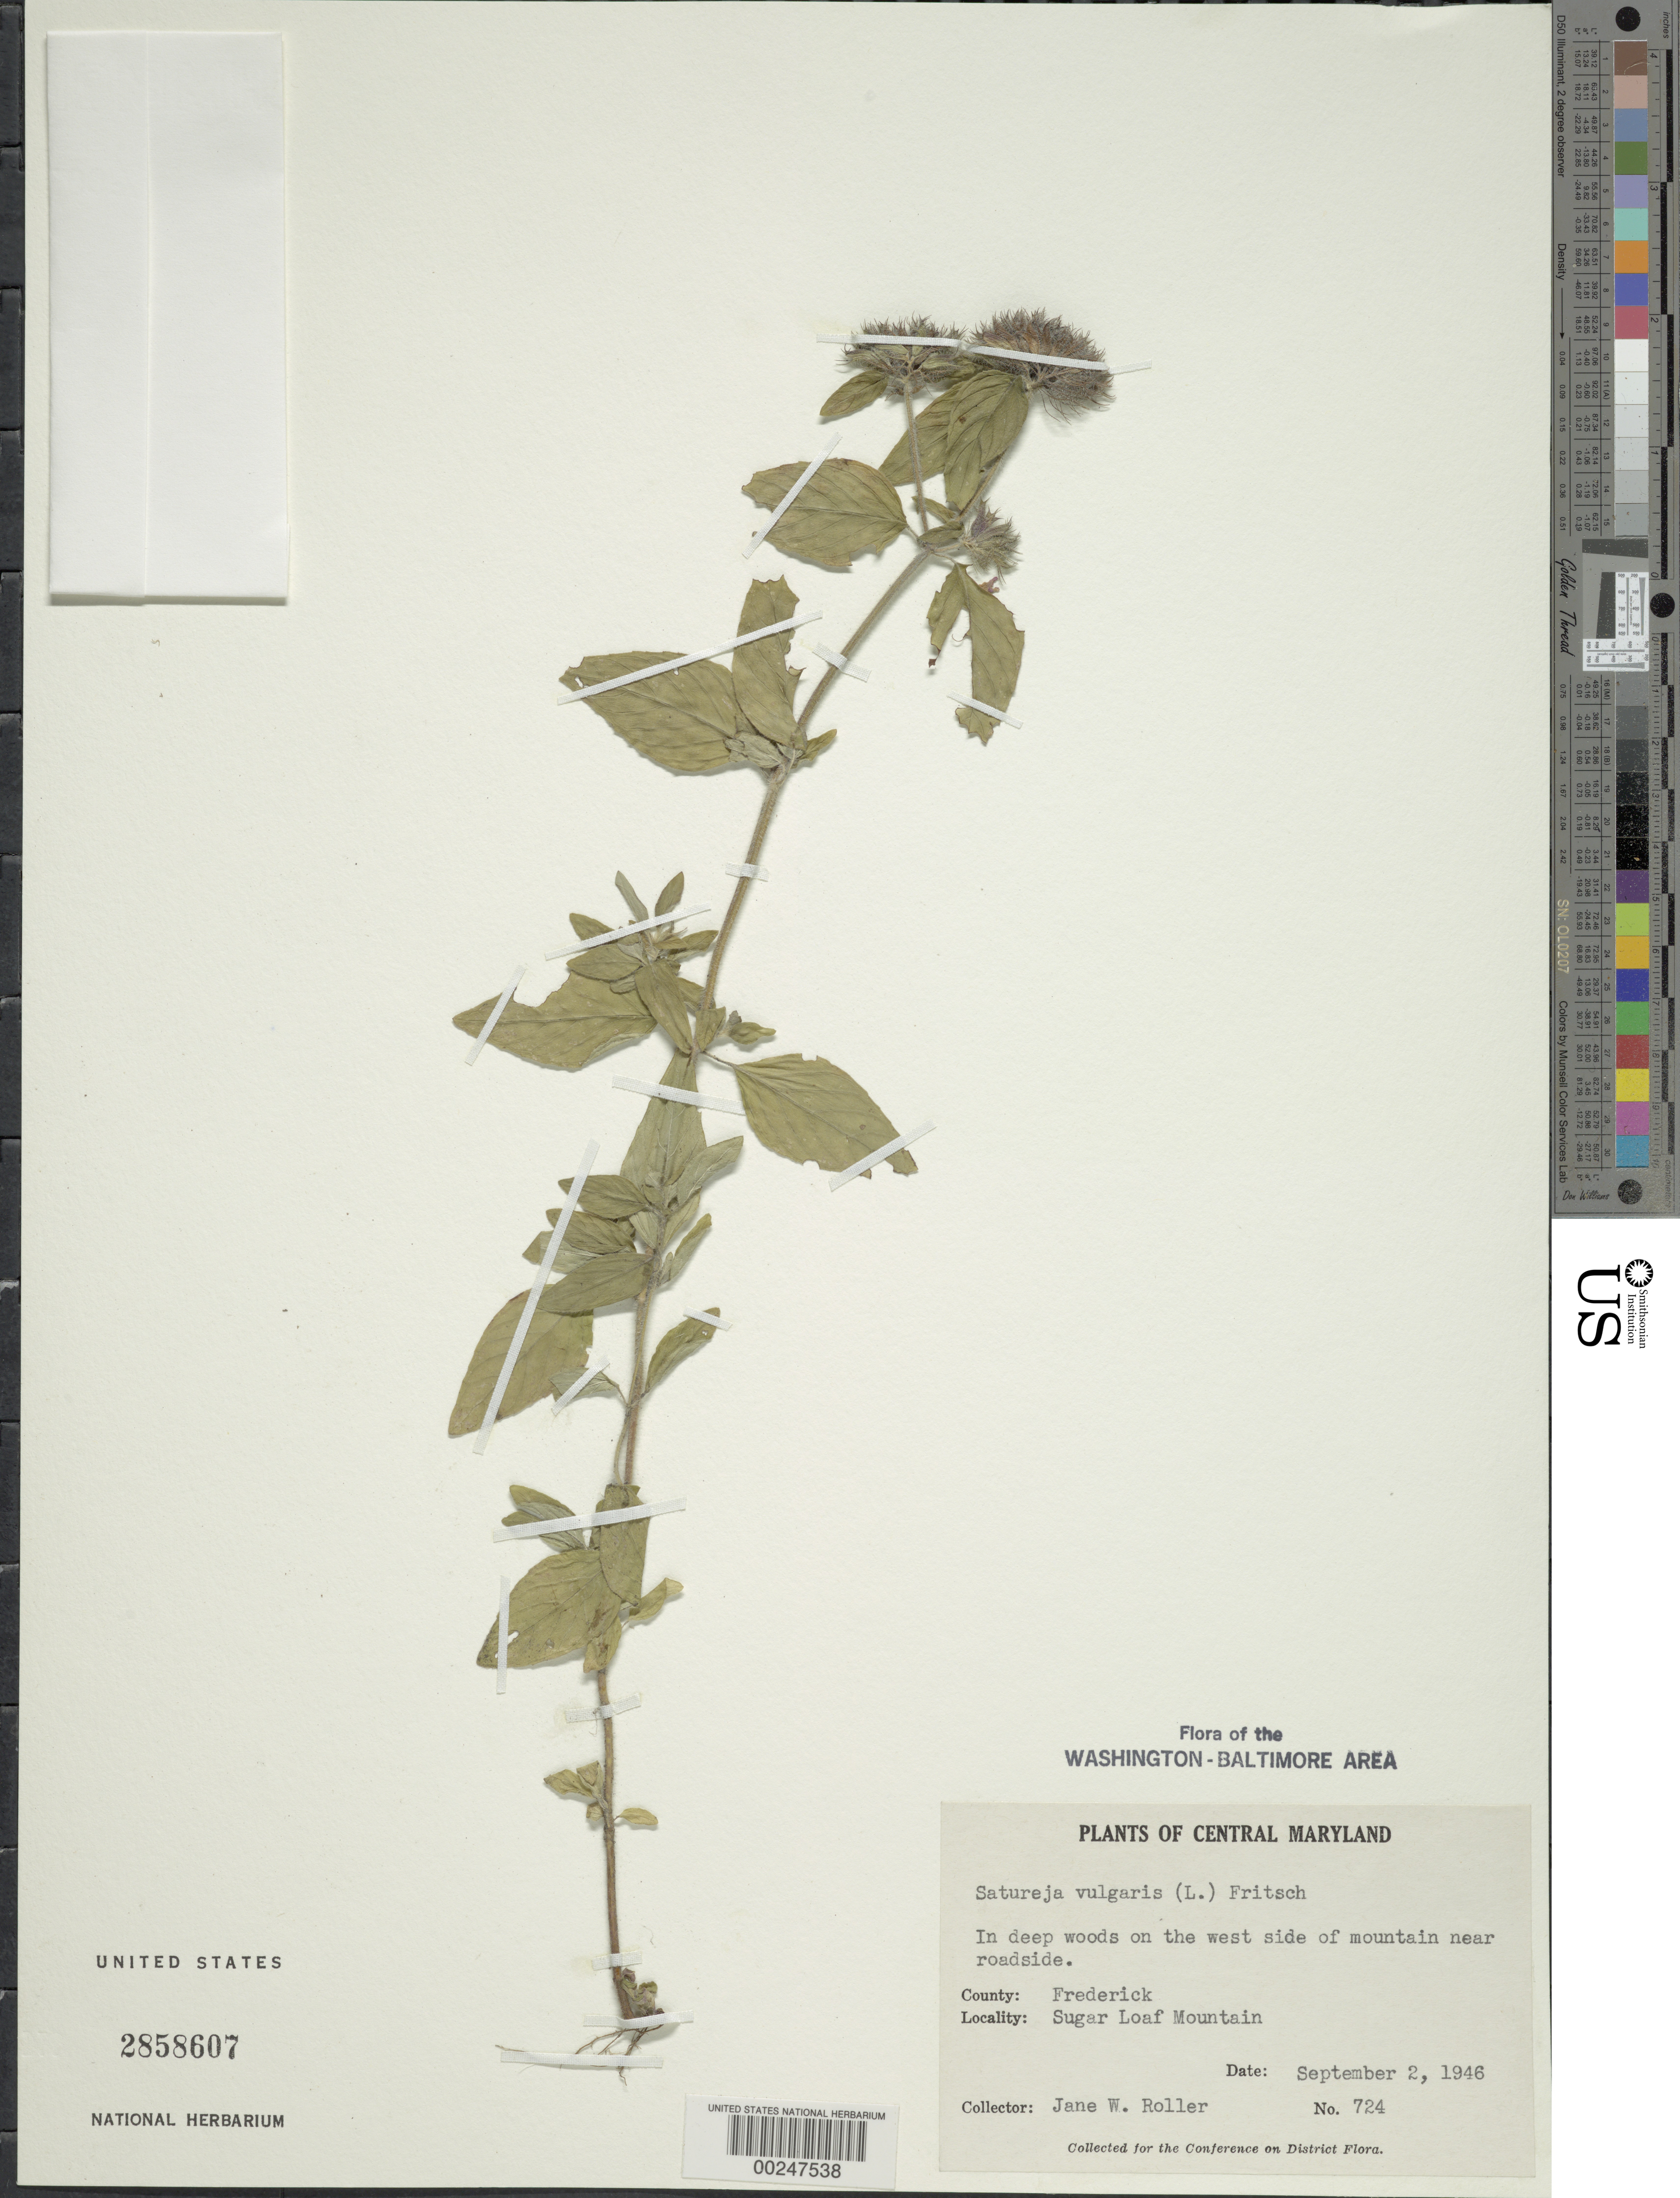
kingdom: Plantae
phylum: Tracheophyta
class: Magnoliopsida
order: Lamiales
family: Lamiaceae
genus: Clinopodium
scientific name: Clinopodium vulgare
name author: L.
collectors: J. W. Roller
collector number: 724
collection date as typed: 02 Sep 1946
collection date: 1946-09-02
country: United States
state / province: Maryland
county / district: Frederick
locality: Sugar Loaf Mountain Rock Creek Park and vicinity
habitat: In deep woods on the w side of mountain near roadside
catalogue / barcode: US 2858607